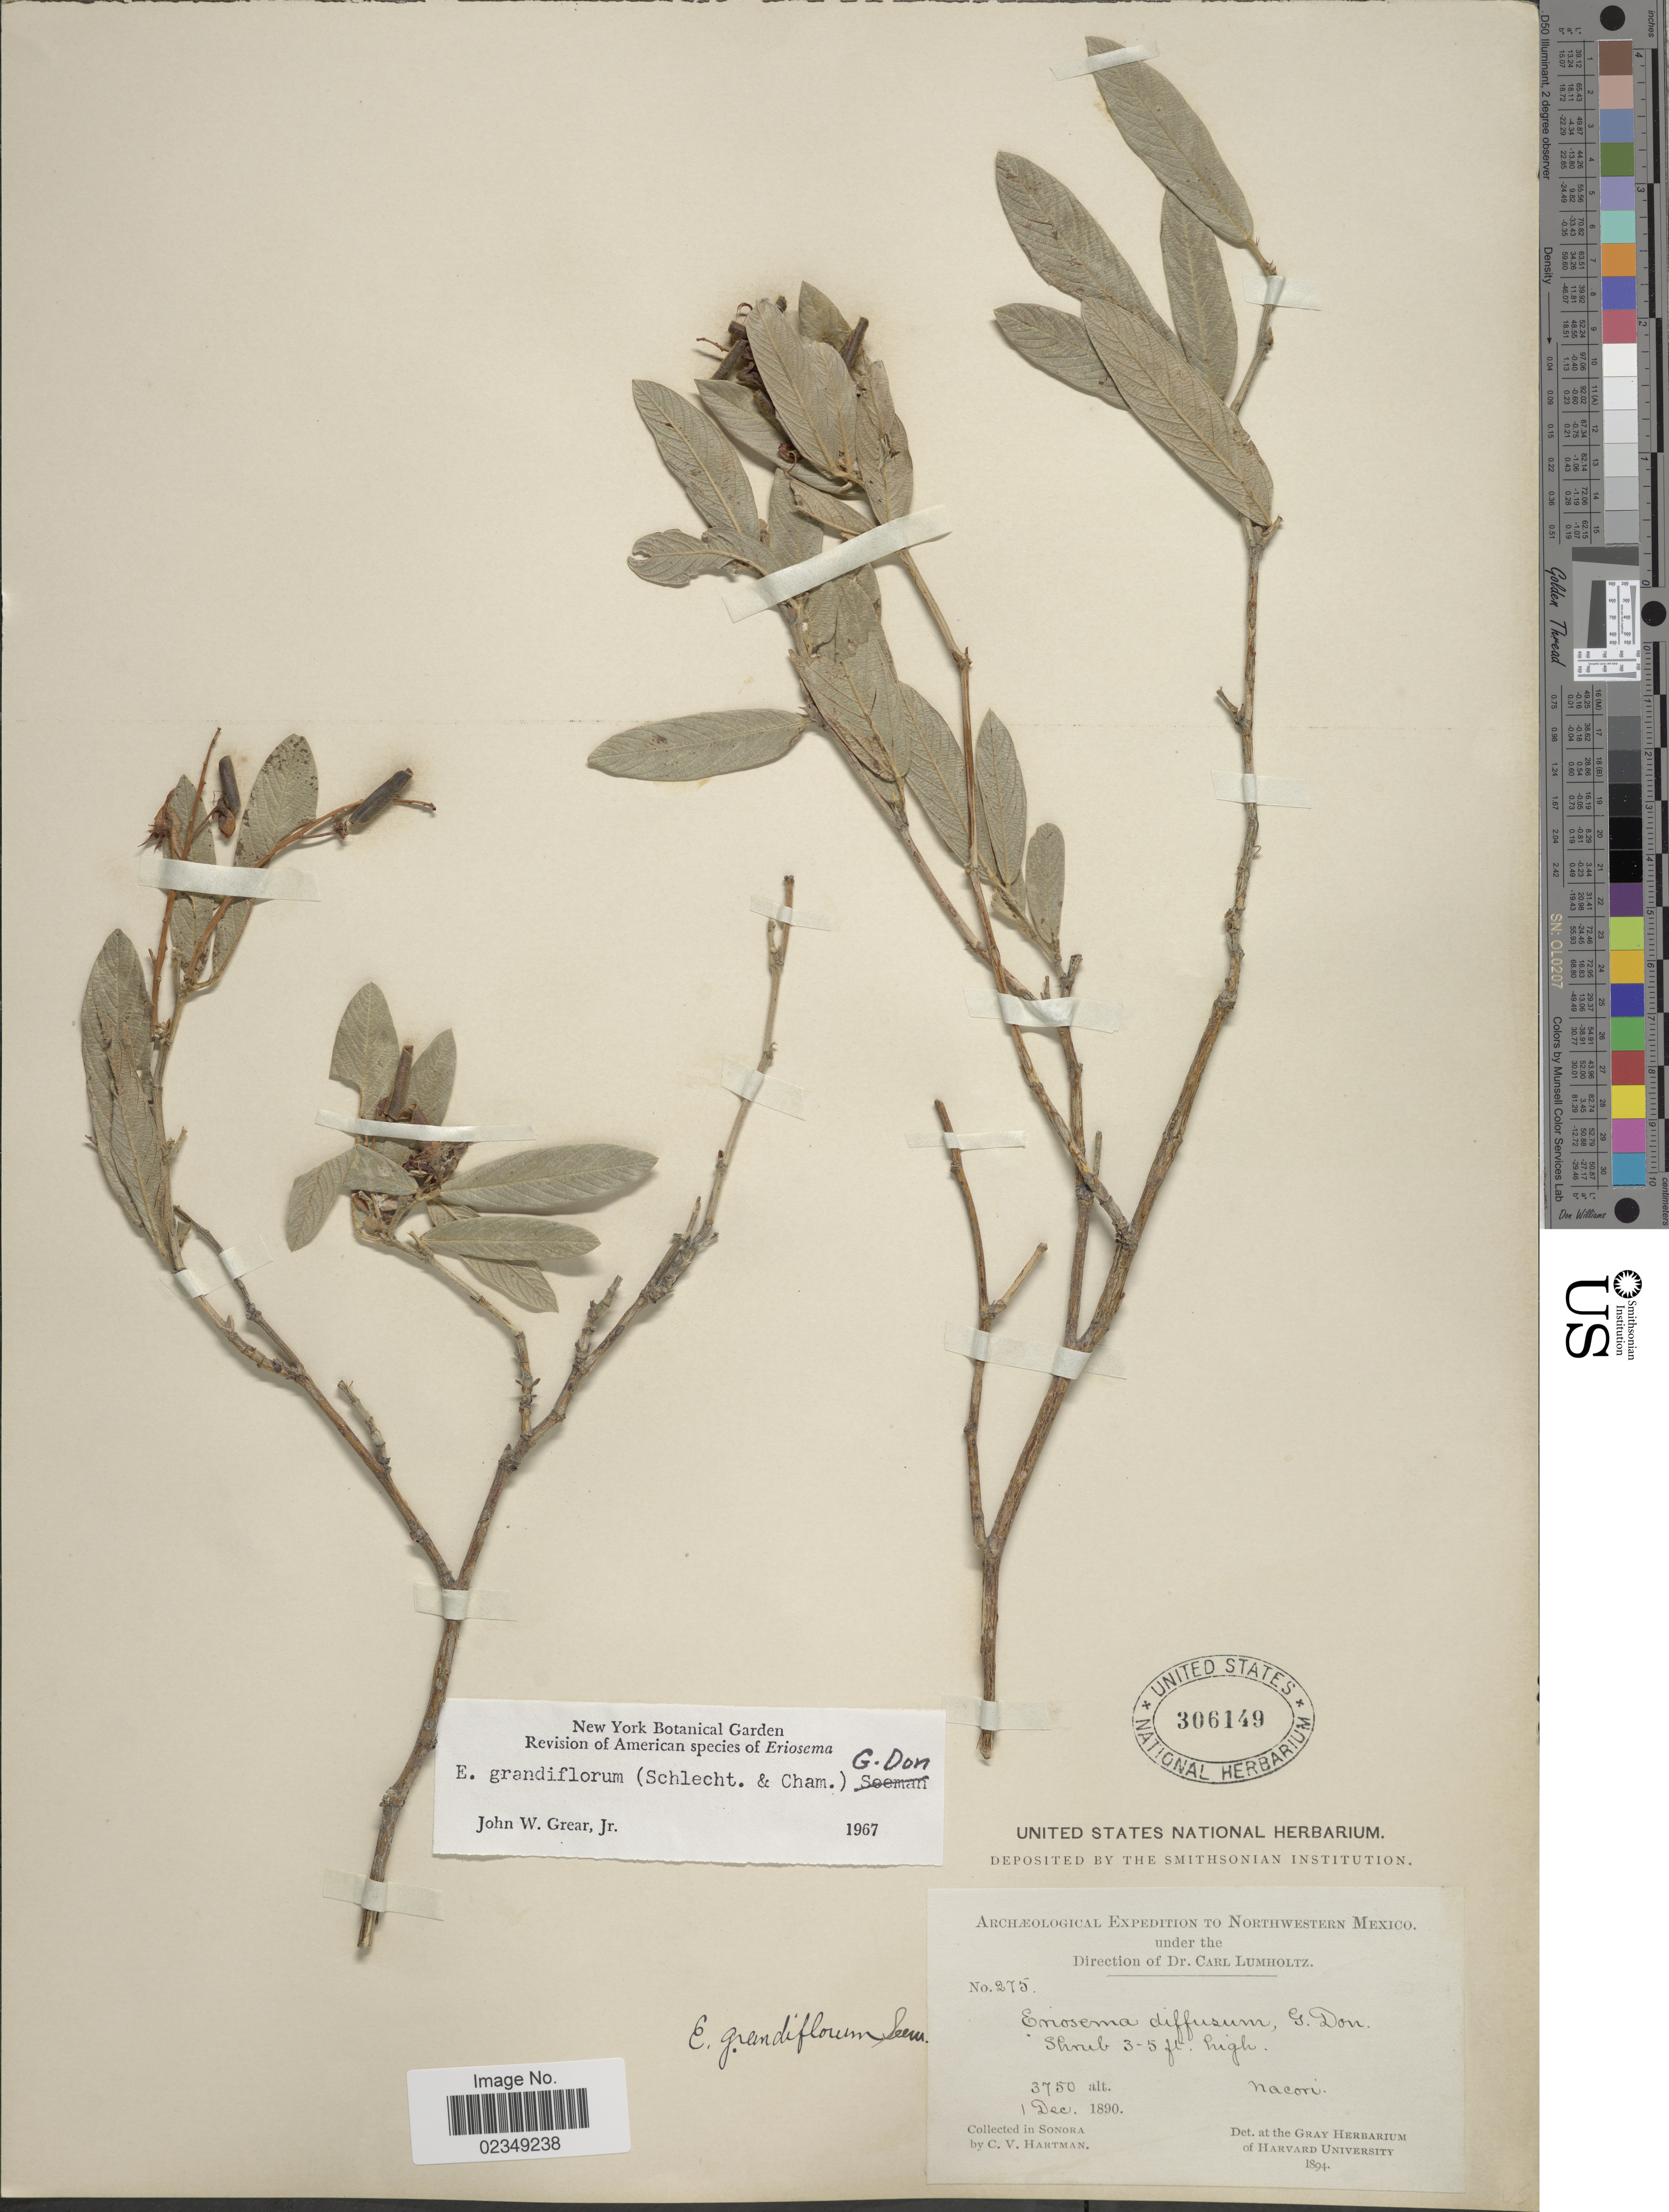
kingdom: Plantae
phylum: Tracheophyta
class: Magnoliopsida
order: Fabales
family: Fabaceae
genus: Eriosema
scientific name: Eriosema grandiflorum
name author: (Schltdl. & Cham.) G. Don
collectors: C. V. Hartman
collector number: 275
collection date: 1890-12-01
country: Mexico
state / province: Sonora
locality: Nacori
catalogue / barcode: US 306149